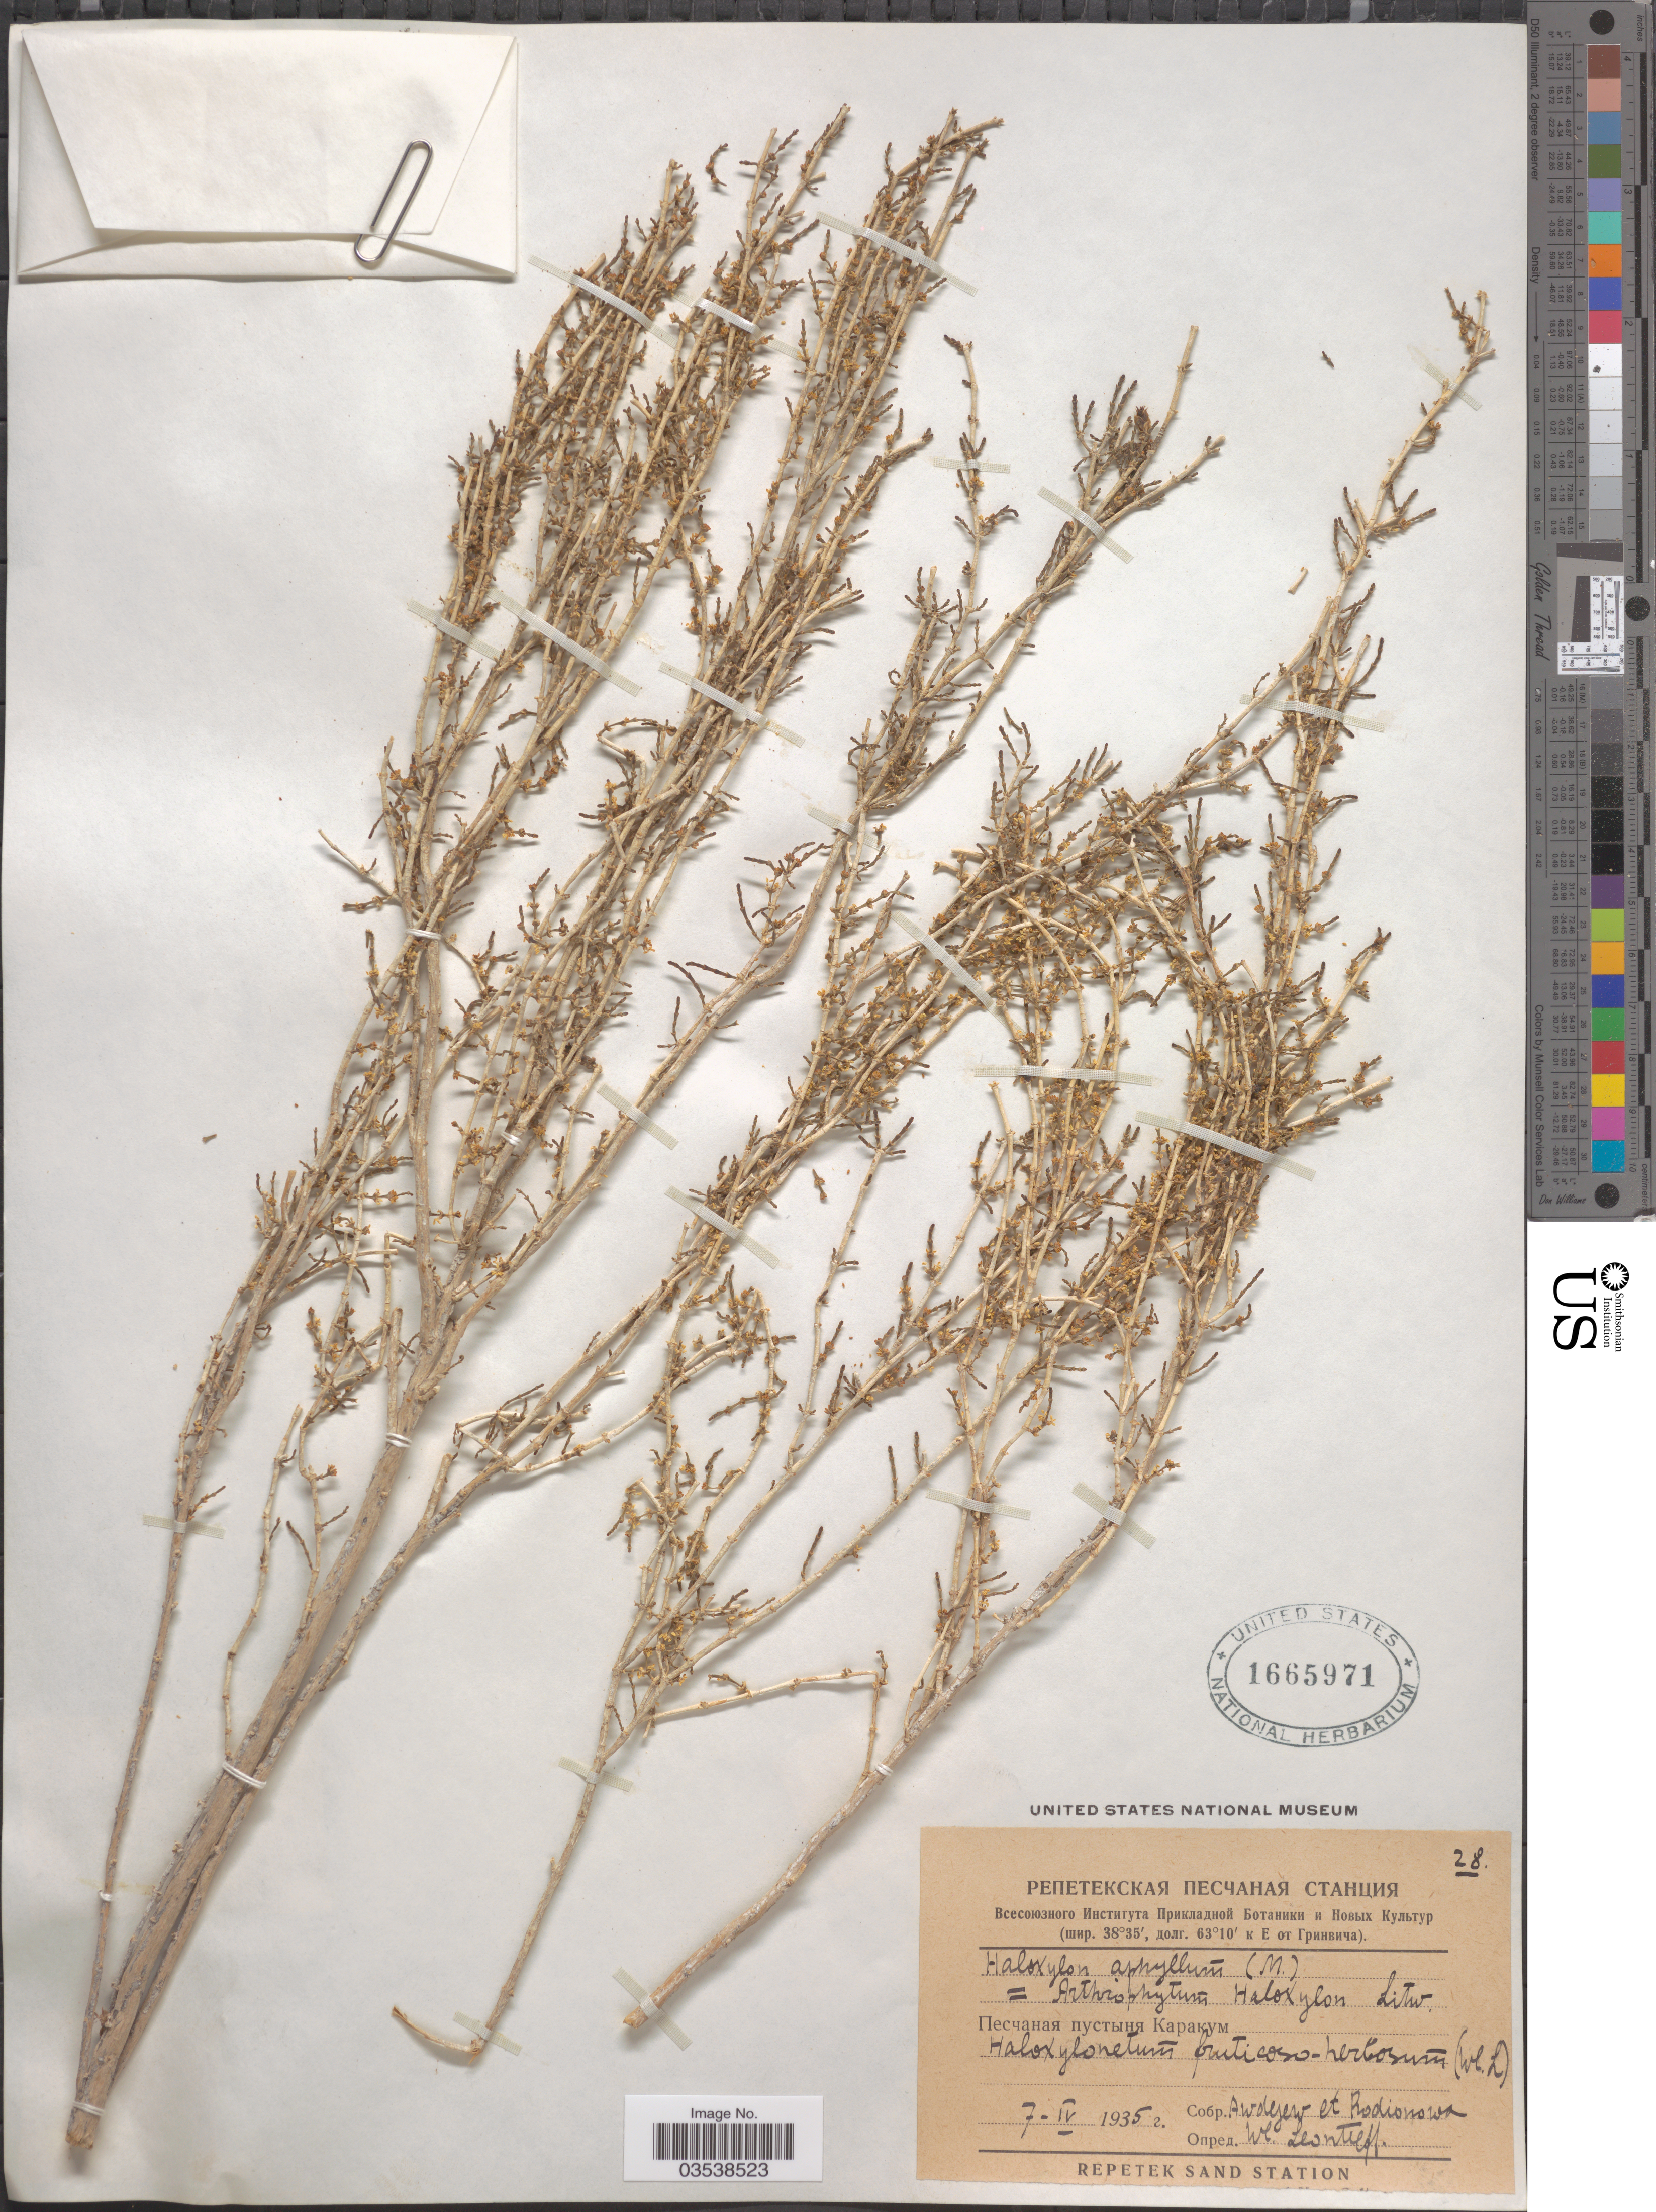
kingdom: Plantae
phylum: Tracheophyta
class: Magnoliopsida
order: Caryophyllales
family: Amaranthaceae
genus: Haloxylon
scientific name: Haloxylon ammodendron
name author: (C.A. Mey.) Bunge ex Fenzl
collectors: Awdejew & Rodionowa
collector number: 28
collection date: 1935-04-07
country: Turkmenistan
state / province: Lebap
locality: Karakum Desert.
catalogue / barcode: US 1665971